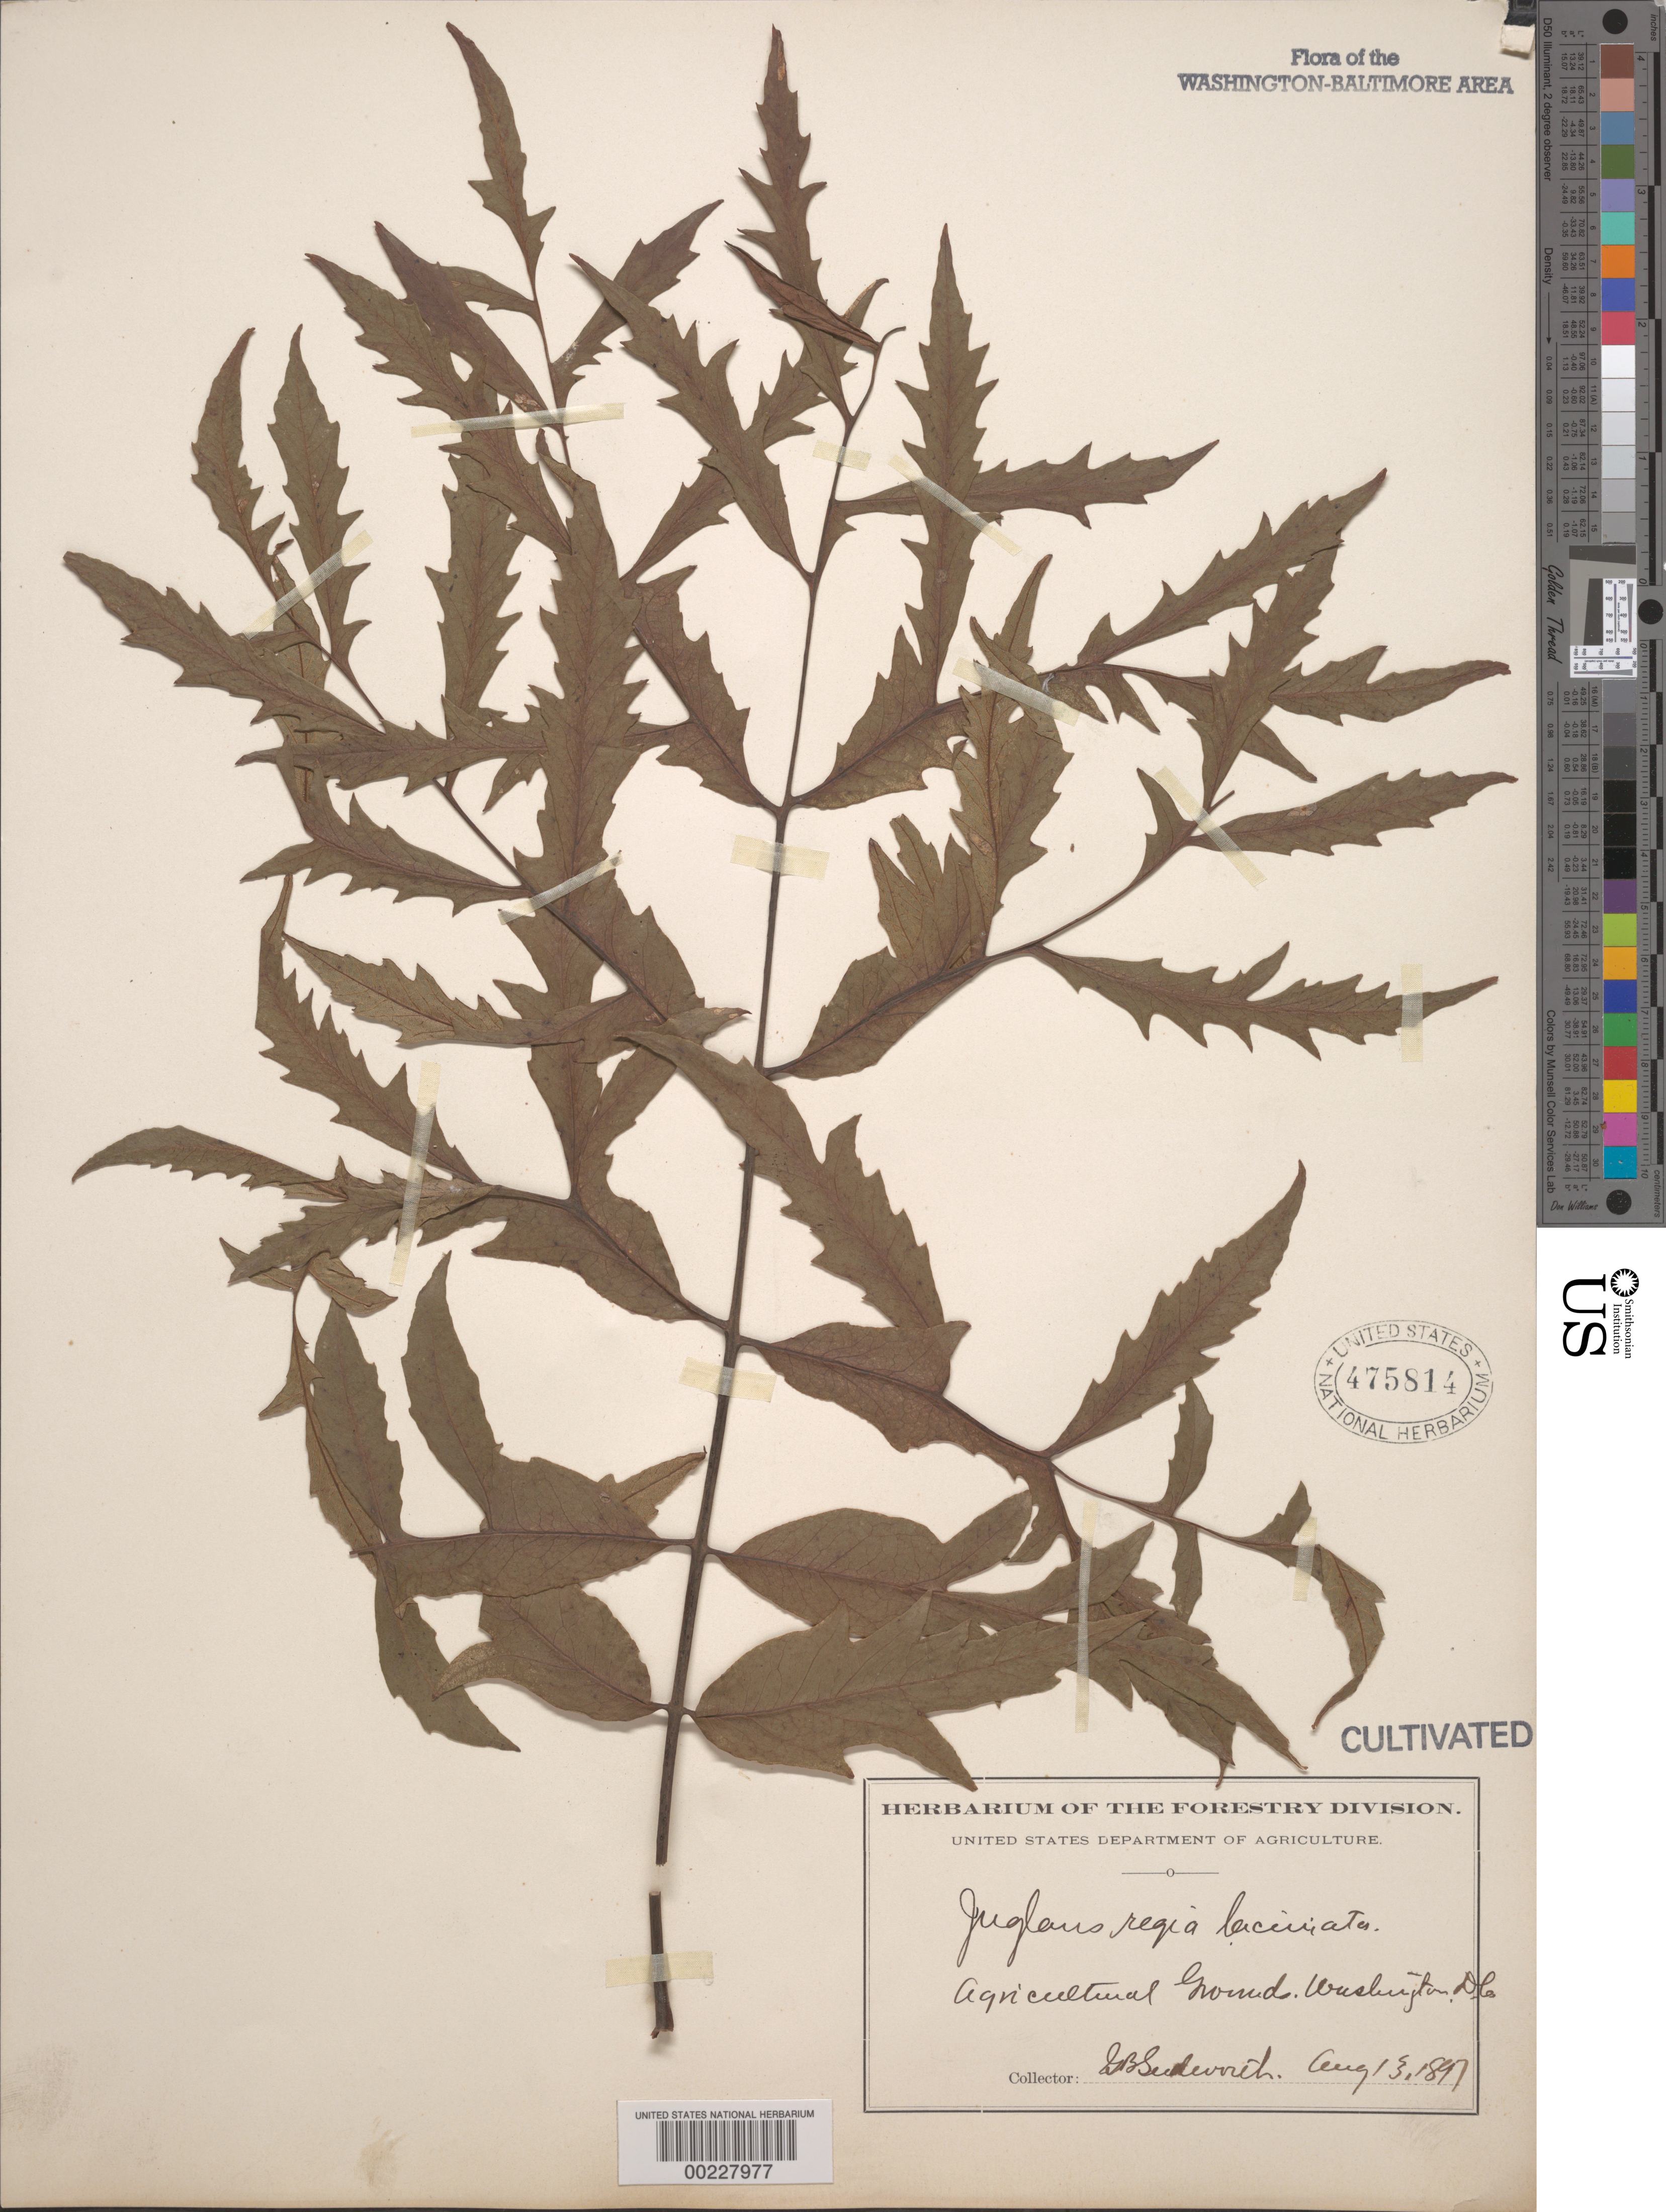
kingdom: Plantae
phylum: Tracheophyta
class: Magnoliopsida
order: Fagales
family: Juglandaceae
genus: Juglans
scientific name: Juglans regia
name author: L.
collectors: G. B. Sudworth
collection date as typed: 13 Aug 1897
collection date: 1897-08-13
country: United States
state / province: District of Columbia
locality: Agricultural grounds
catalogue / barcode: US 475814